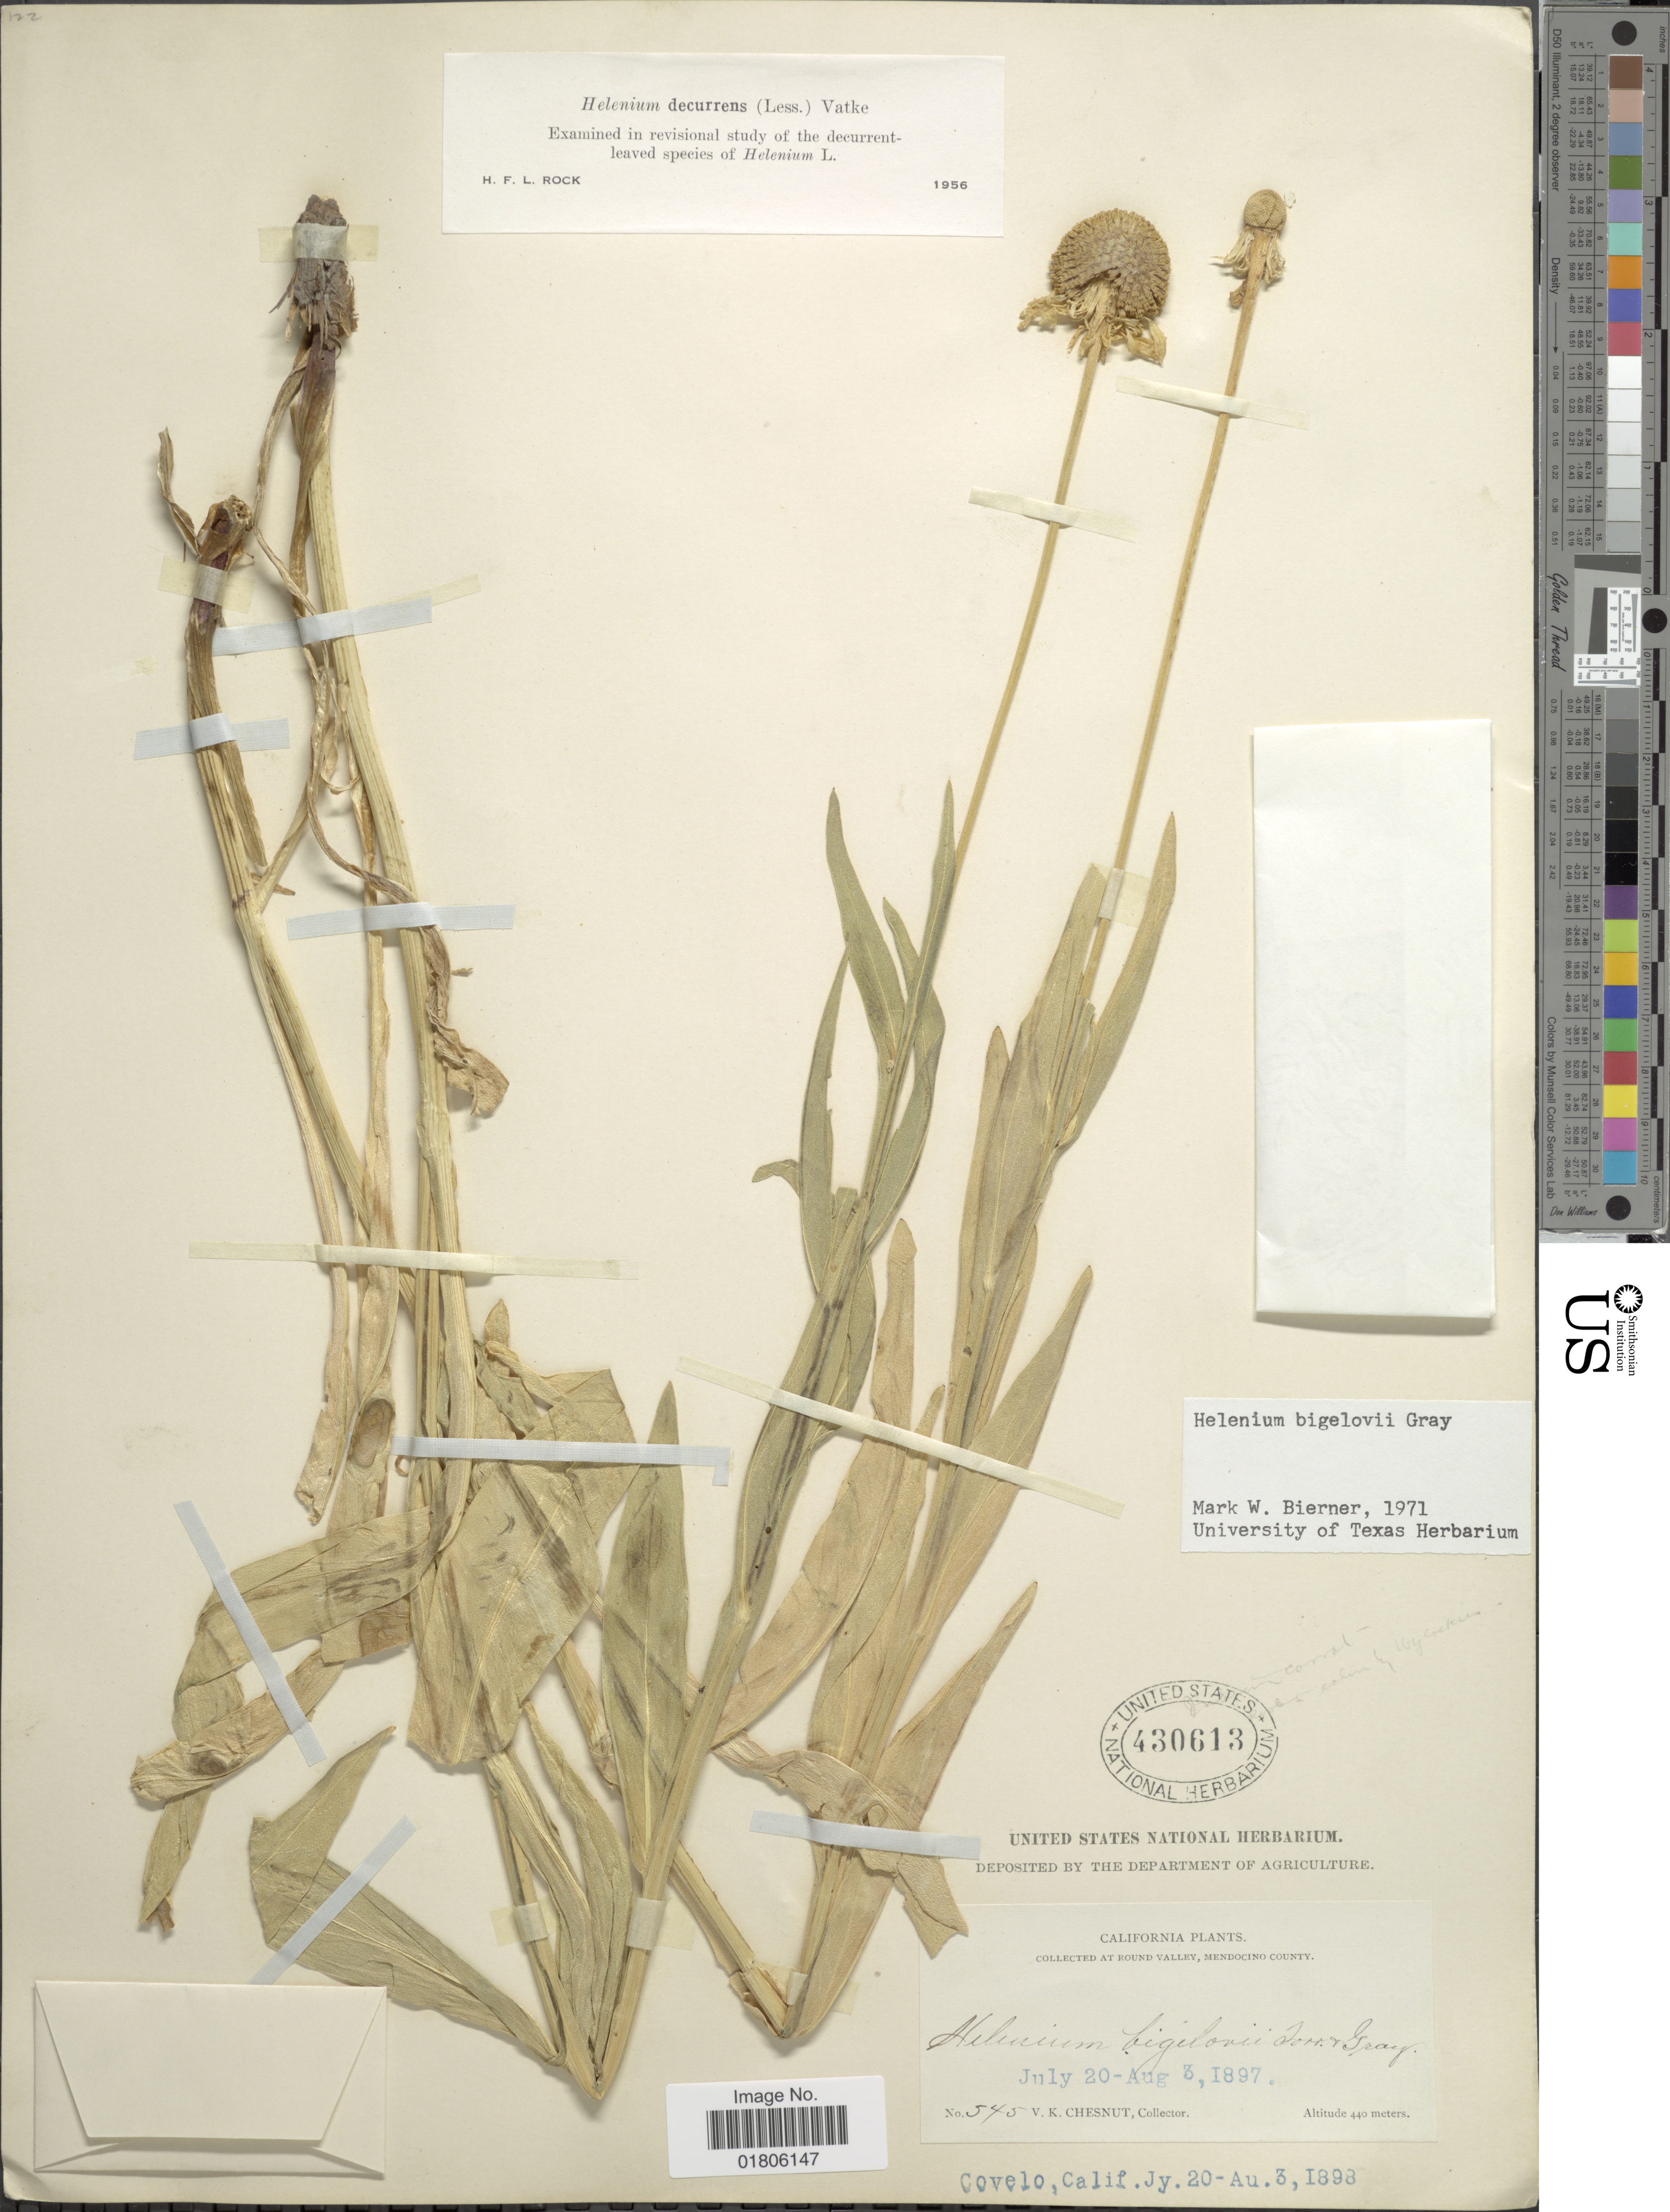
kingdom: Plantae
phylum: Tracheophyta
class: Magnoliopsida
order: Asterales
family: Asteraceae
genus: Helenium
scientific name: Helenium bigelovii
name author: A. Gray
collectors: V. Chesnut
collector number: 545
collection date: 1897-07-20/1897-08-03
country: United States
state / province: California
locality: Covelo, Calif.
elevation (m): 440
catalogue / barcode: US 430613